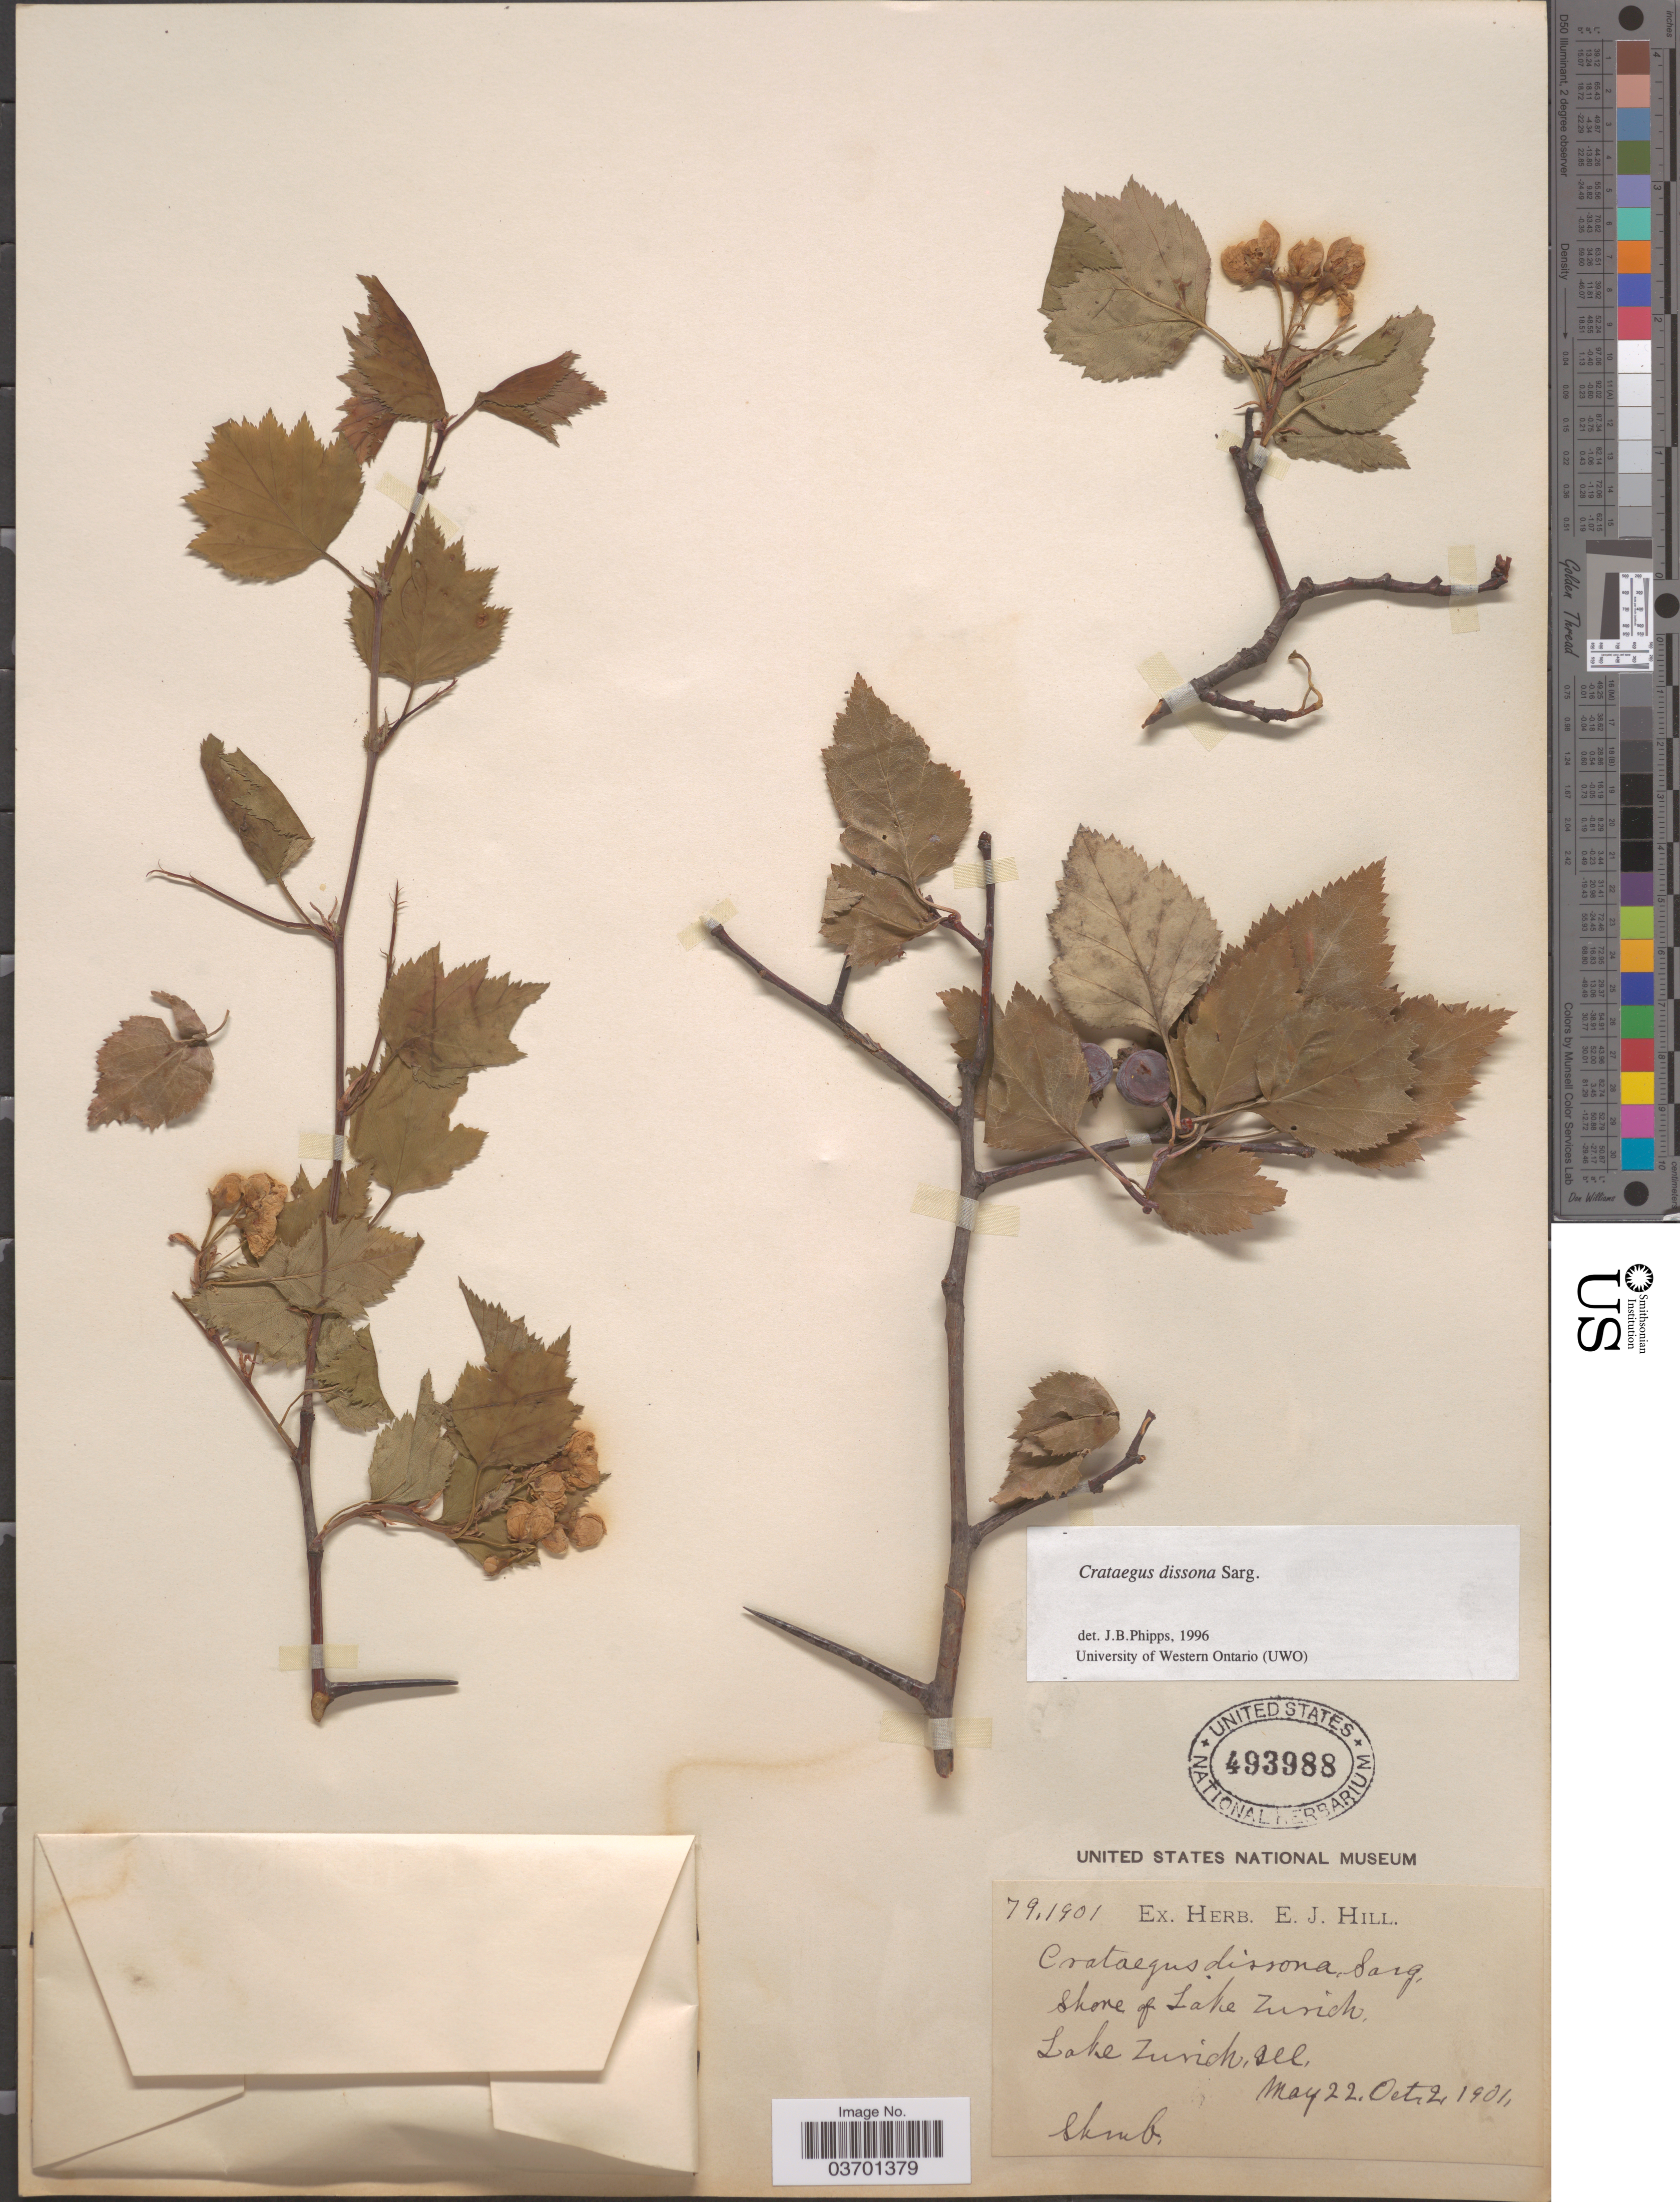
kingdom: Plantae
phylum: Tracheophyta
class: Magnoliopsida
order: Rosales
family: Rosaceae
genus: Crataegus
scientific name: Crataegus pruinosa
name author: (H.L. Wendl.) K. Koch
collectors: Ex herb. E. J. Hill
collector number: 791901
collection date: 1901-05-22/1901-10-02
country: United States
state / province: Illinois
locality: Shore of Lake Zurich. Lake Zurich.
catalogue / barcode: US 493988